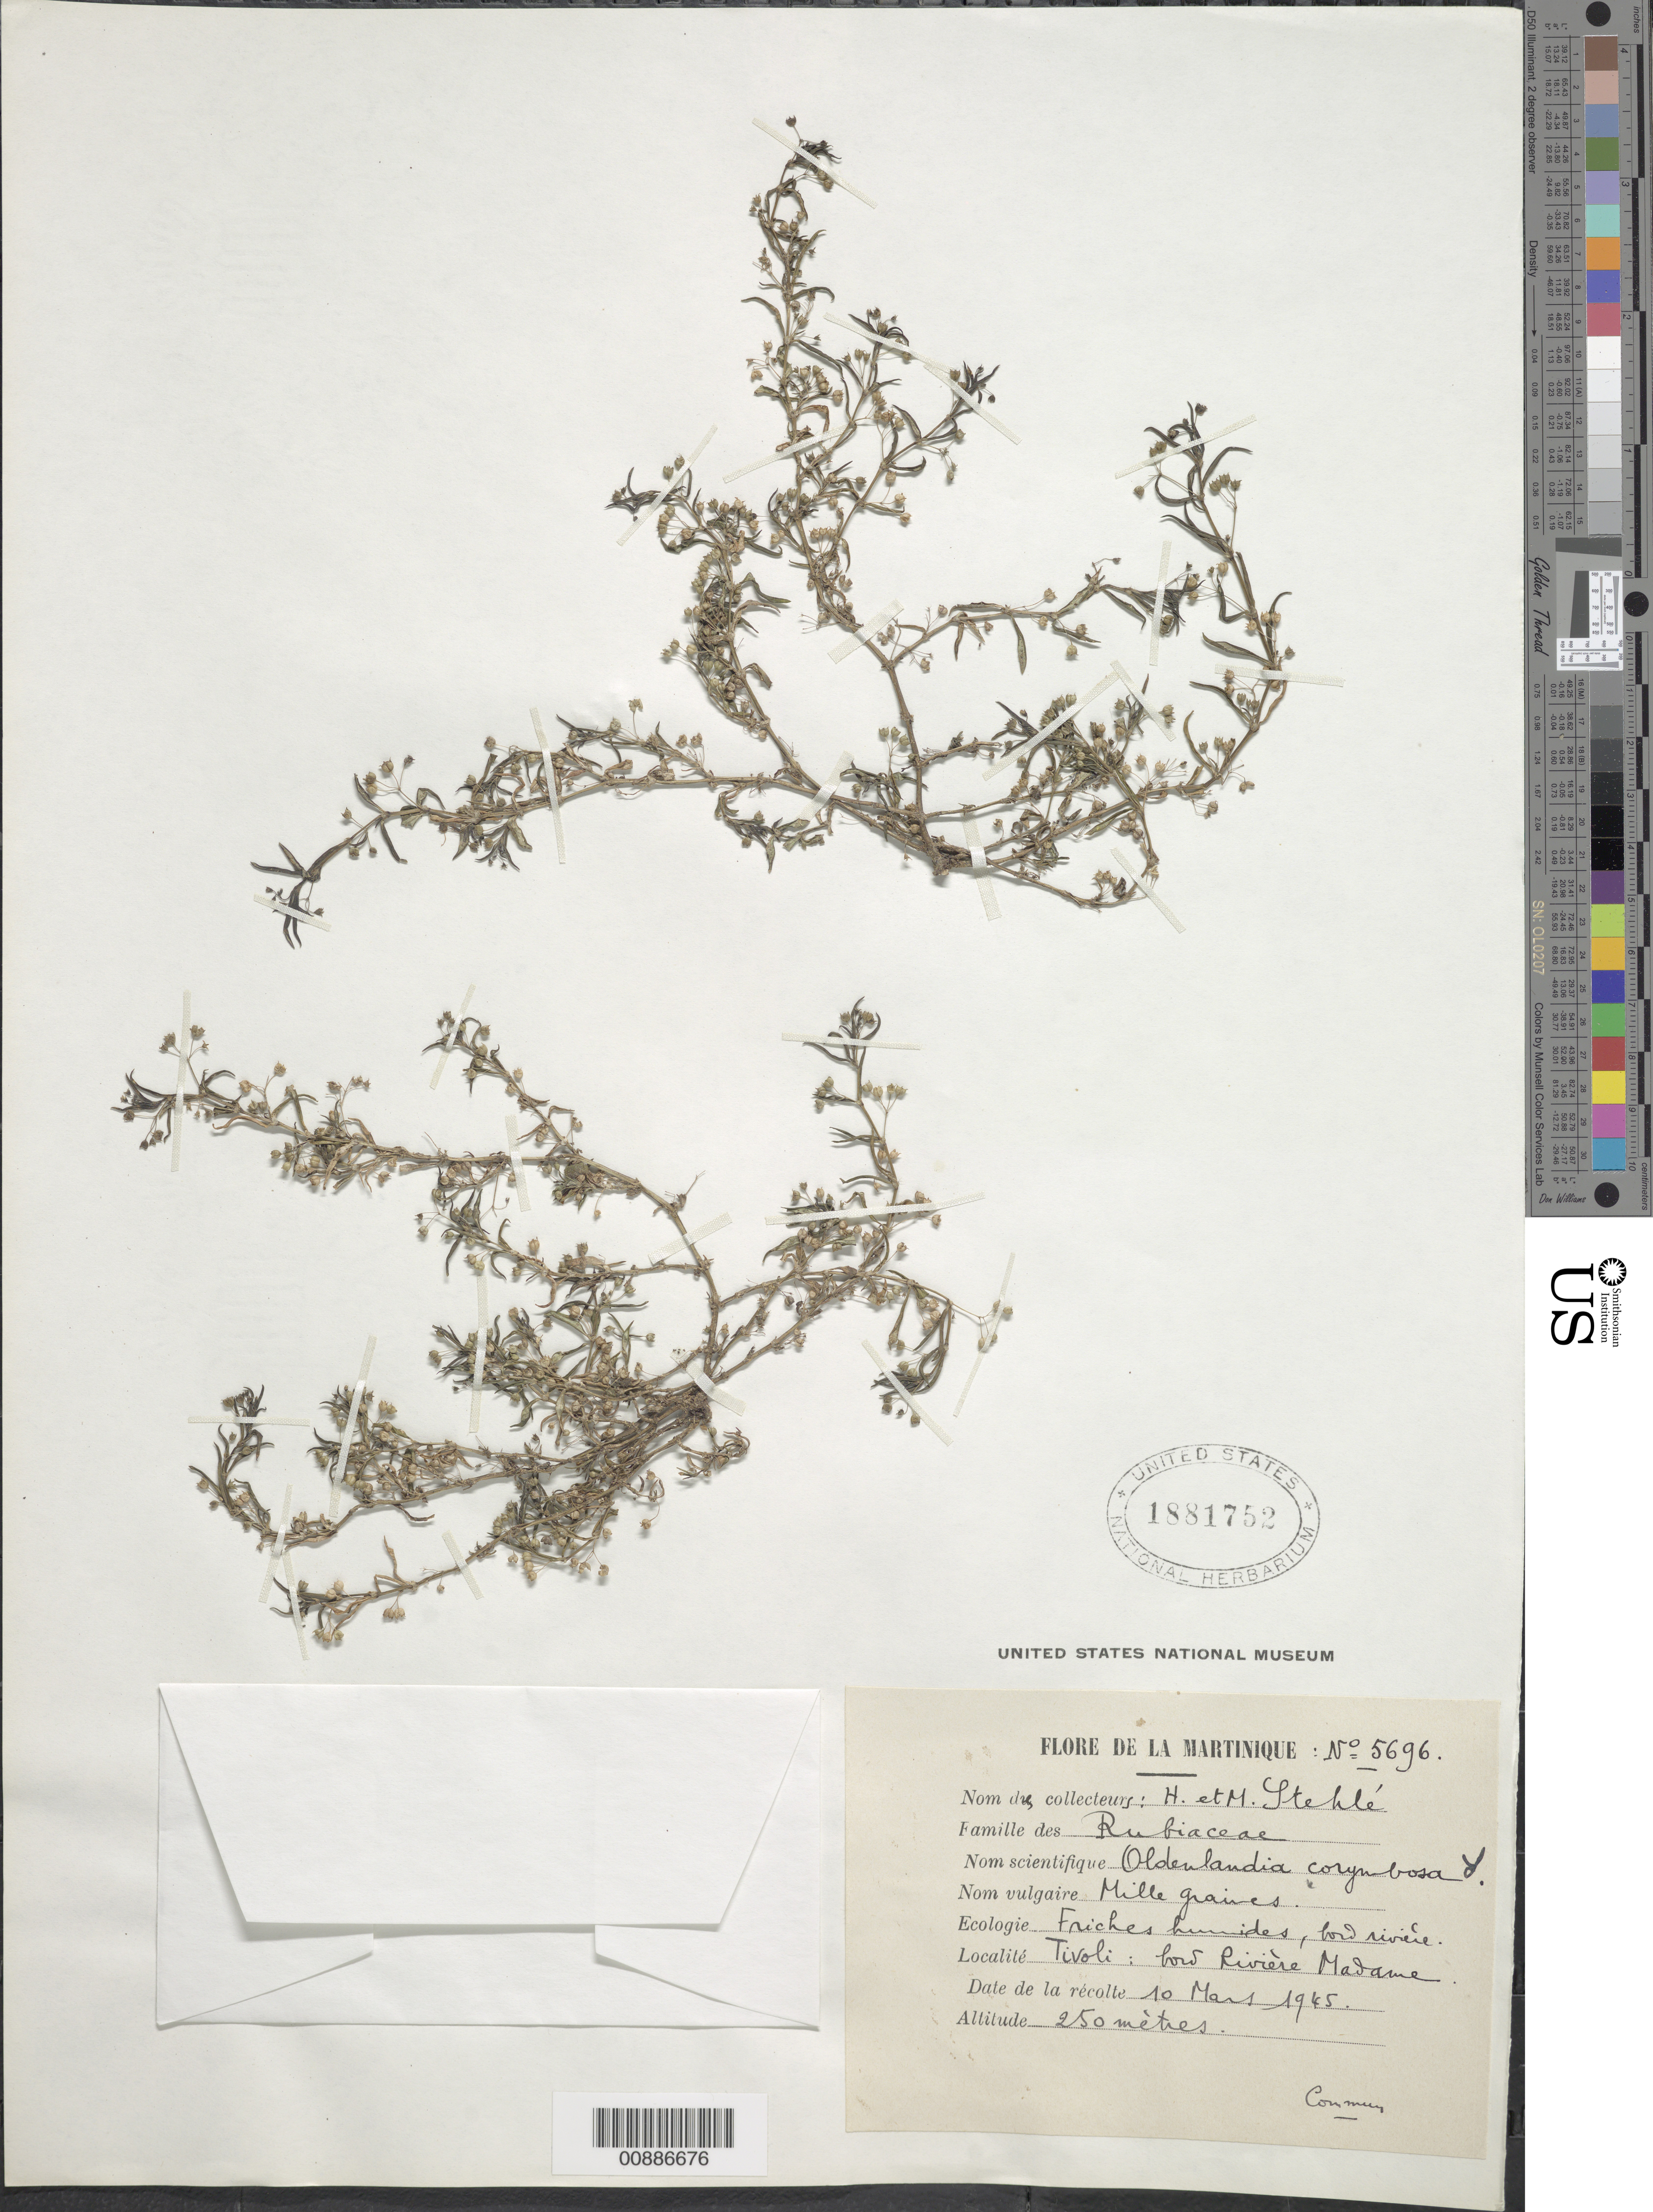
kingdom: Plantae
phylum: Tracheophyta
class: Magnoliopsida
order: Gentianales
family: Rubiaceae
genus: Oldenlandia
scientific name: Oldenlandia corymbosa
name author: L.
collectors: H. Stehlé & M. Stehlé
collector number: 5696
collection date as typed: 10 Mar 1945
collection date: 1945-03-10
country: Martinique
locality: Tivoli: bord Rivière Madame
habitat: Banks of river, friches humides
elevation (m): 250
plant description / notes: Common name: Mille graines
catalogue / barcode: US 1881752